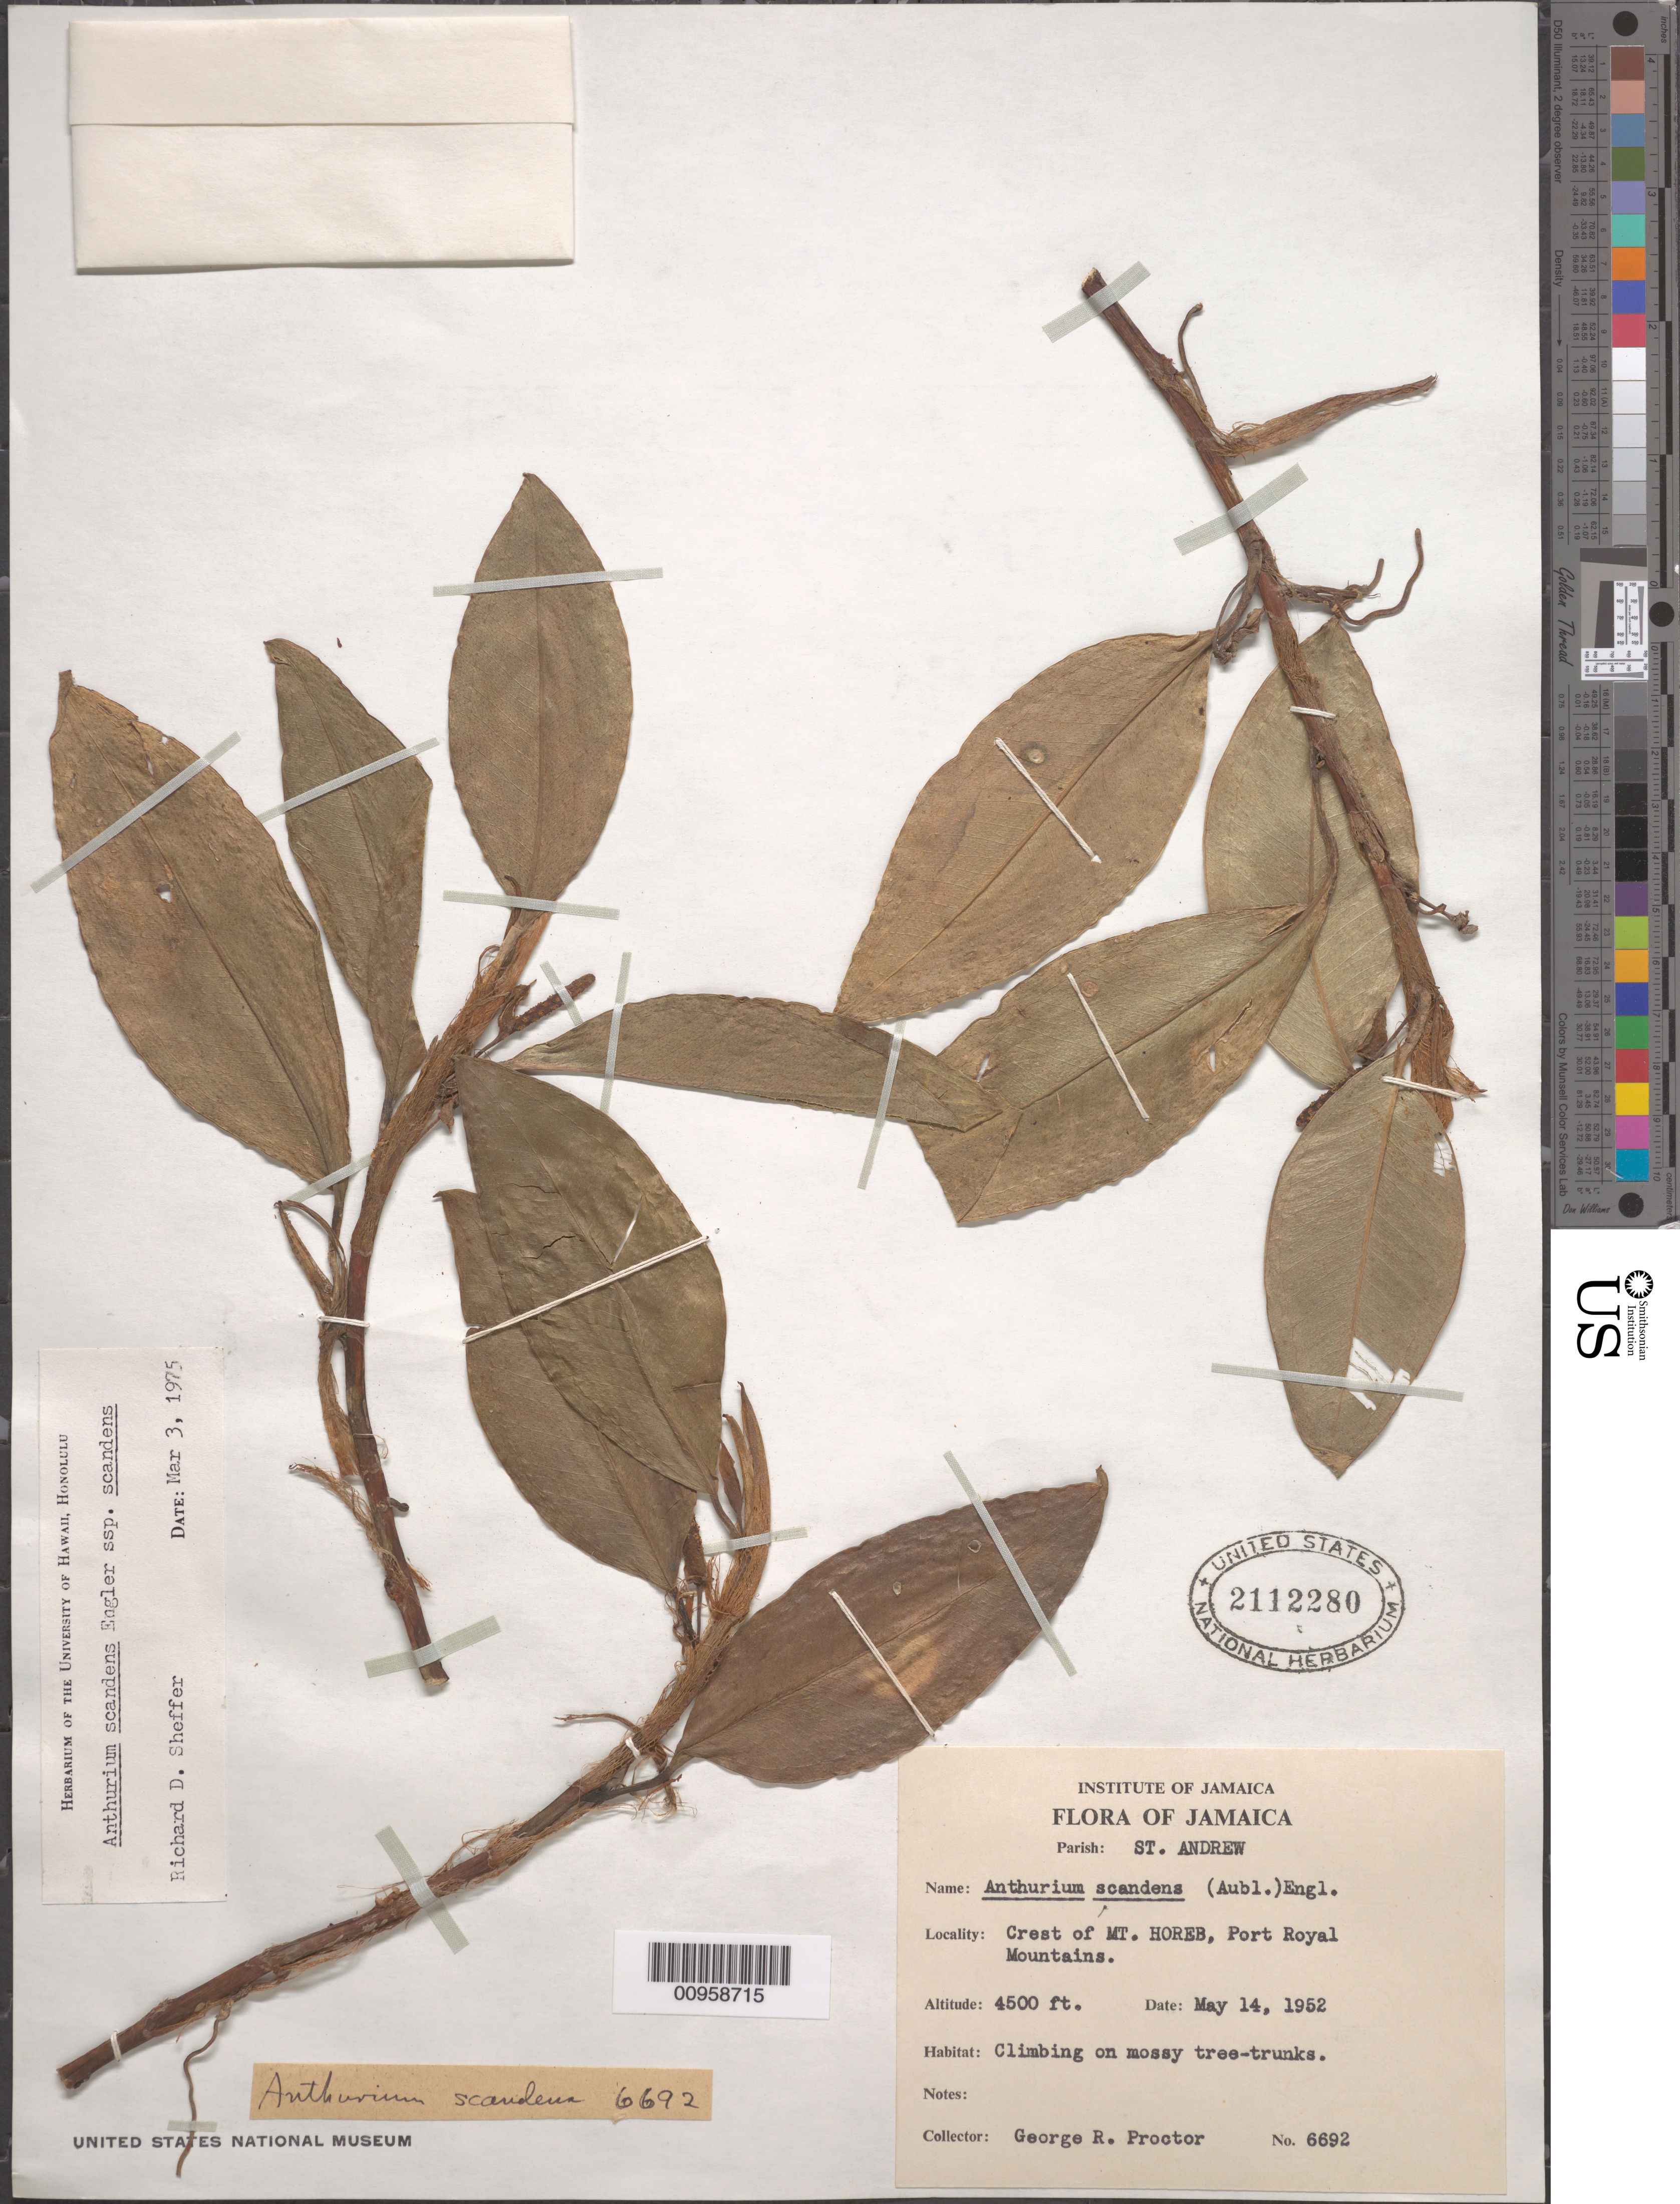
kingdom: Plantae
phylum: Tracheophyta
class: Liliopsida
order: Alismatales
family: Araceae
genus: Anthurium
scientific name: Anthurium scandens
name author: (Aubl.) Engl.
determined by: Sheffer, R. D.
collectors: G. R. Proctor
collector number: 6692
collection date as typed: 14 May 1952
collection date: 1952-05-14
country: Jamaica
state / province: Saint Andrew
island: Jamaica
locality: Crest of Mt. Horeb, Port Royal Mountains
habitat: On mossy tree-trunks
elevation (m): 1372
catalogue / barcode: US 2112280